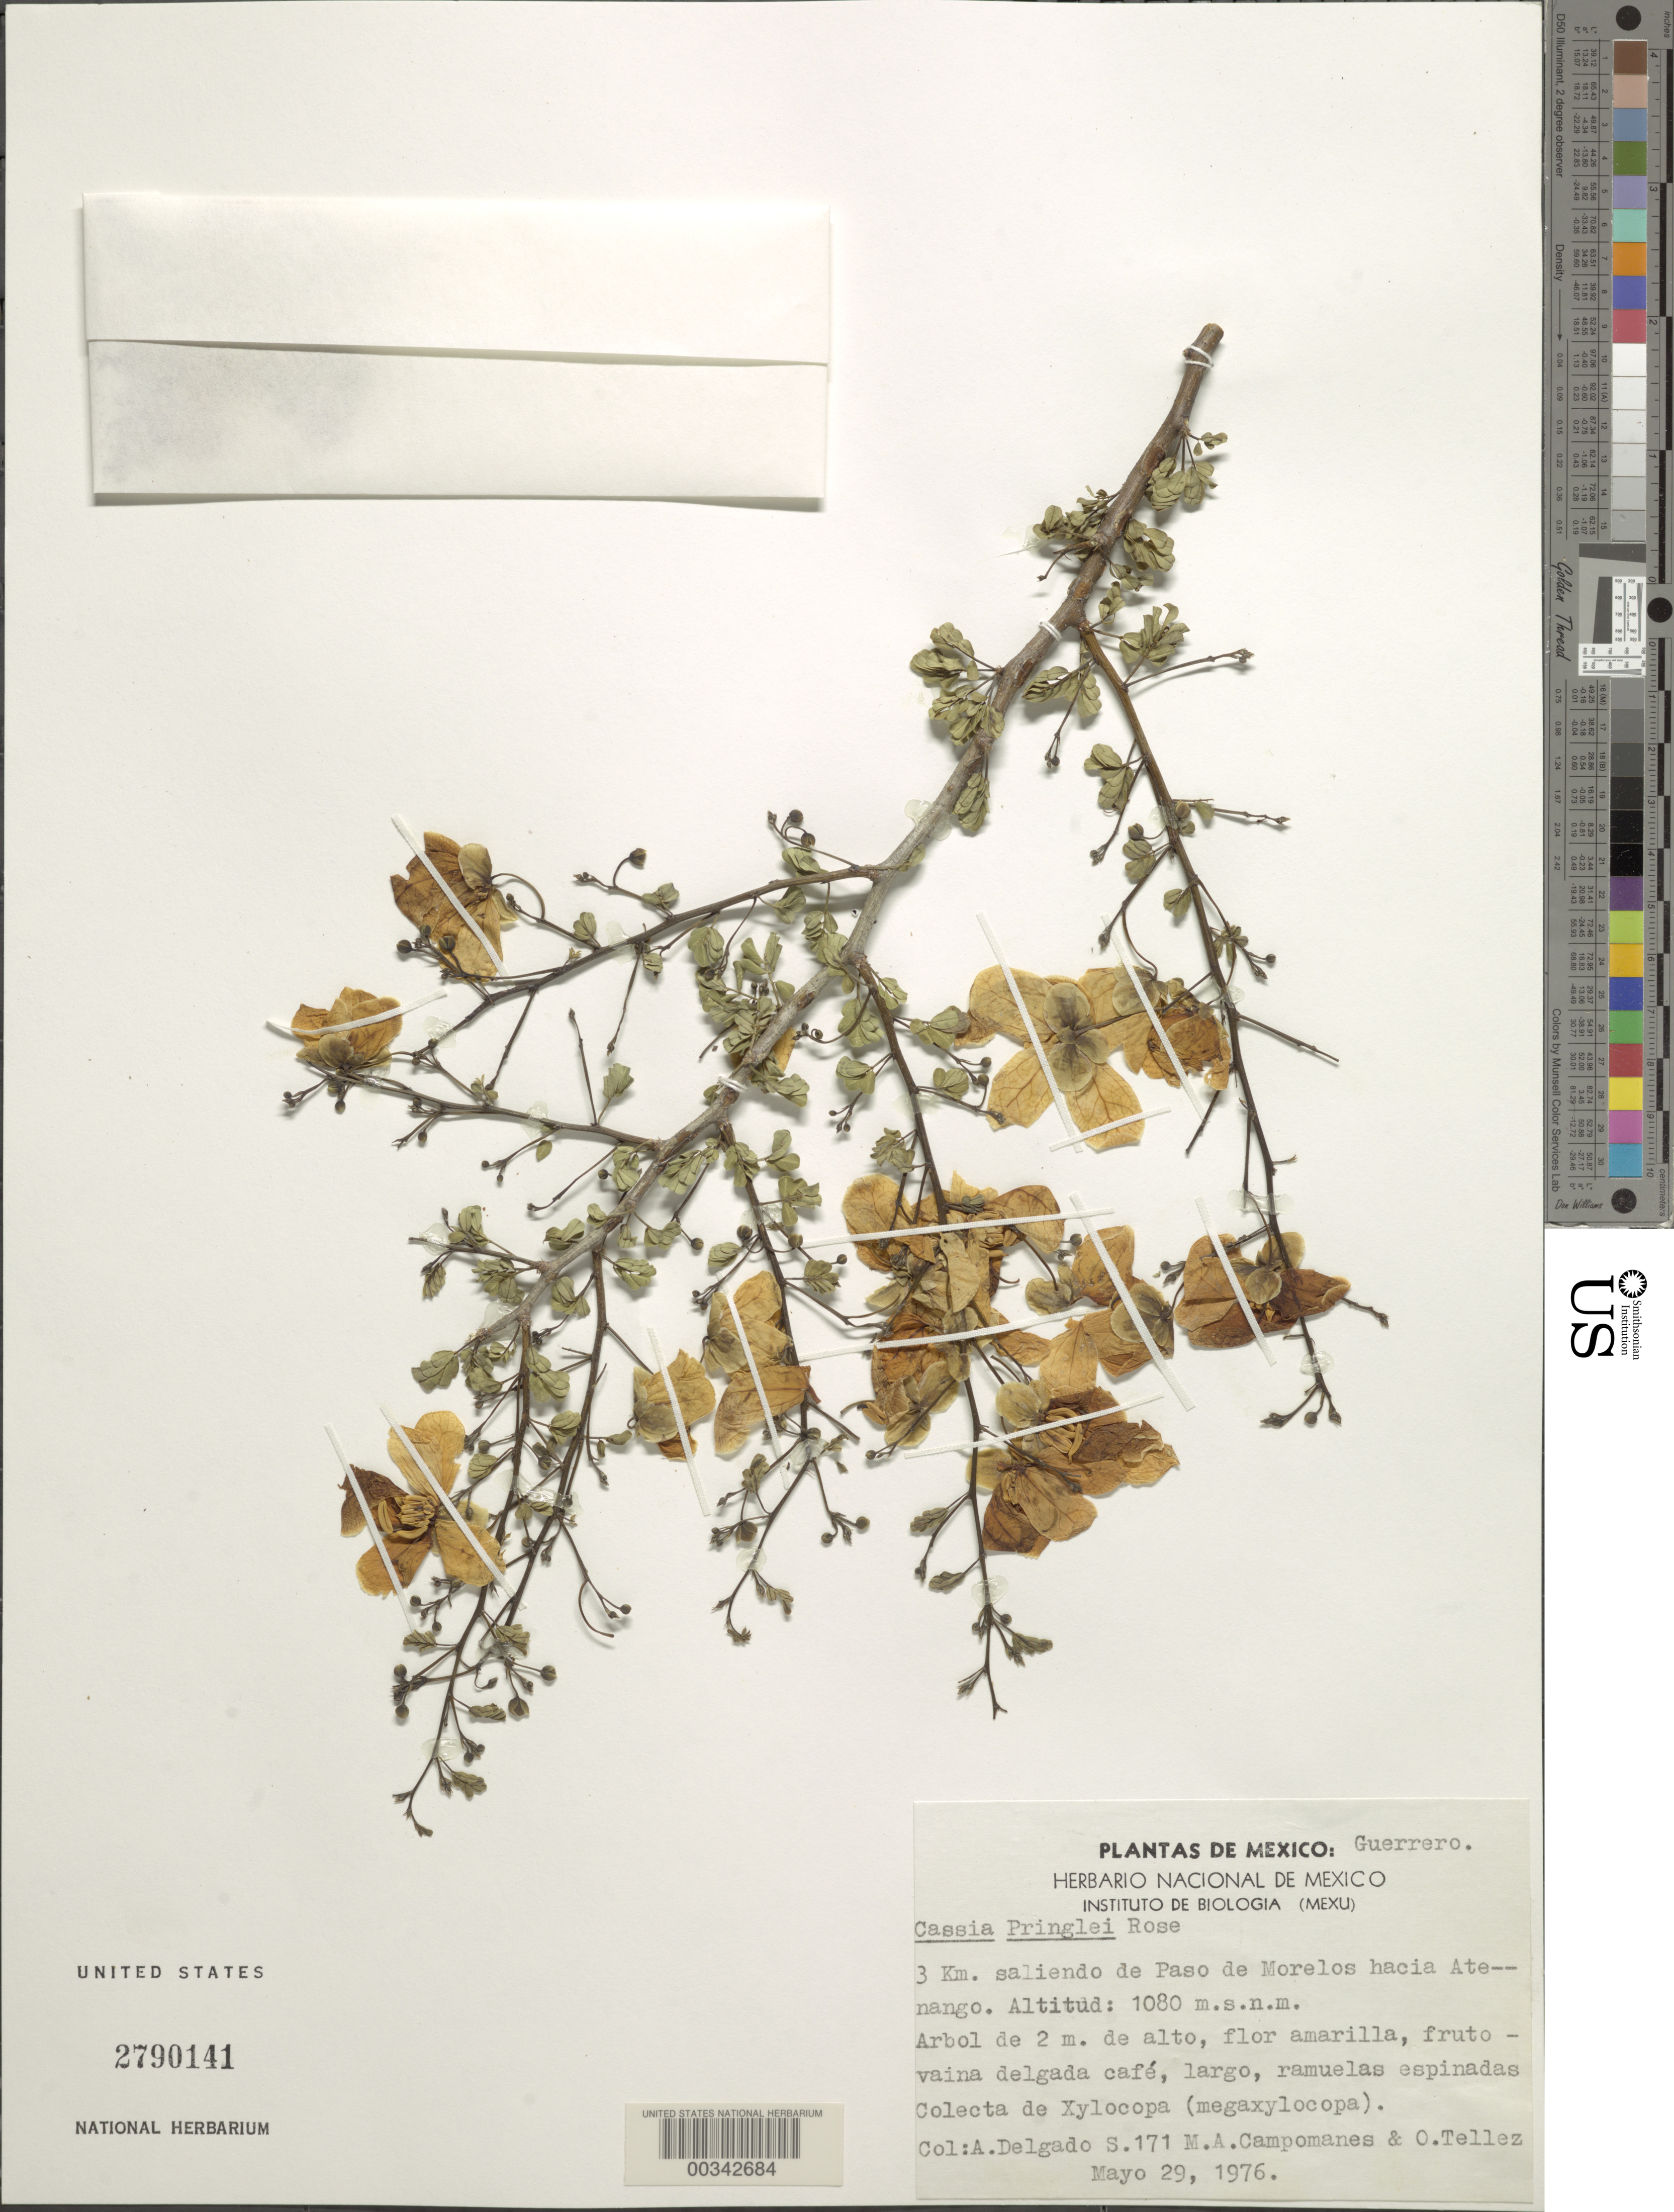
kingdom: Plantae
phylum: Tracheophyta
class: Magnoliopsida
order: Fabales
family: Fabaceae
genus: Senna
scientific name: Senna wislizeni var. pringlei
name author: (Rose) H.S. Irwin & Barneby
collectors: A. Delgado S., M. Campomanes & O. Téllez V.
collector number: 171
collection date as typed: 29 May 1976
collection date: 1976-05-29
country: Mexico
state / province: Guerrero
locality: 3 km above Paso de Morelos towards Atenango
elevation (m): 1080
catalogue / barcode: US 2790141